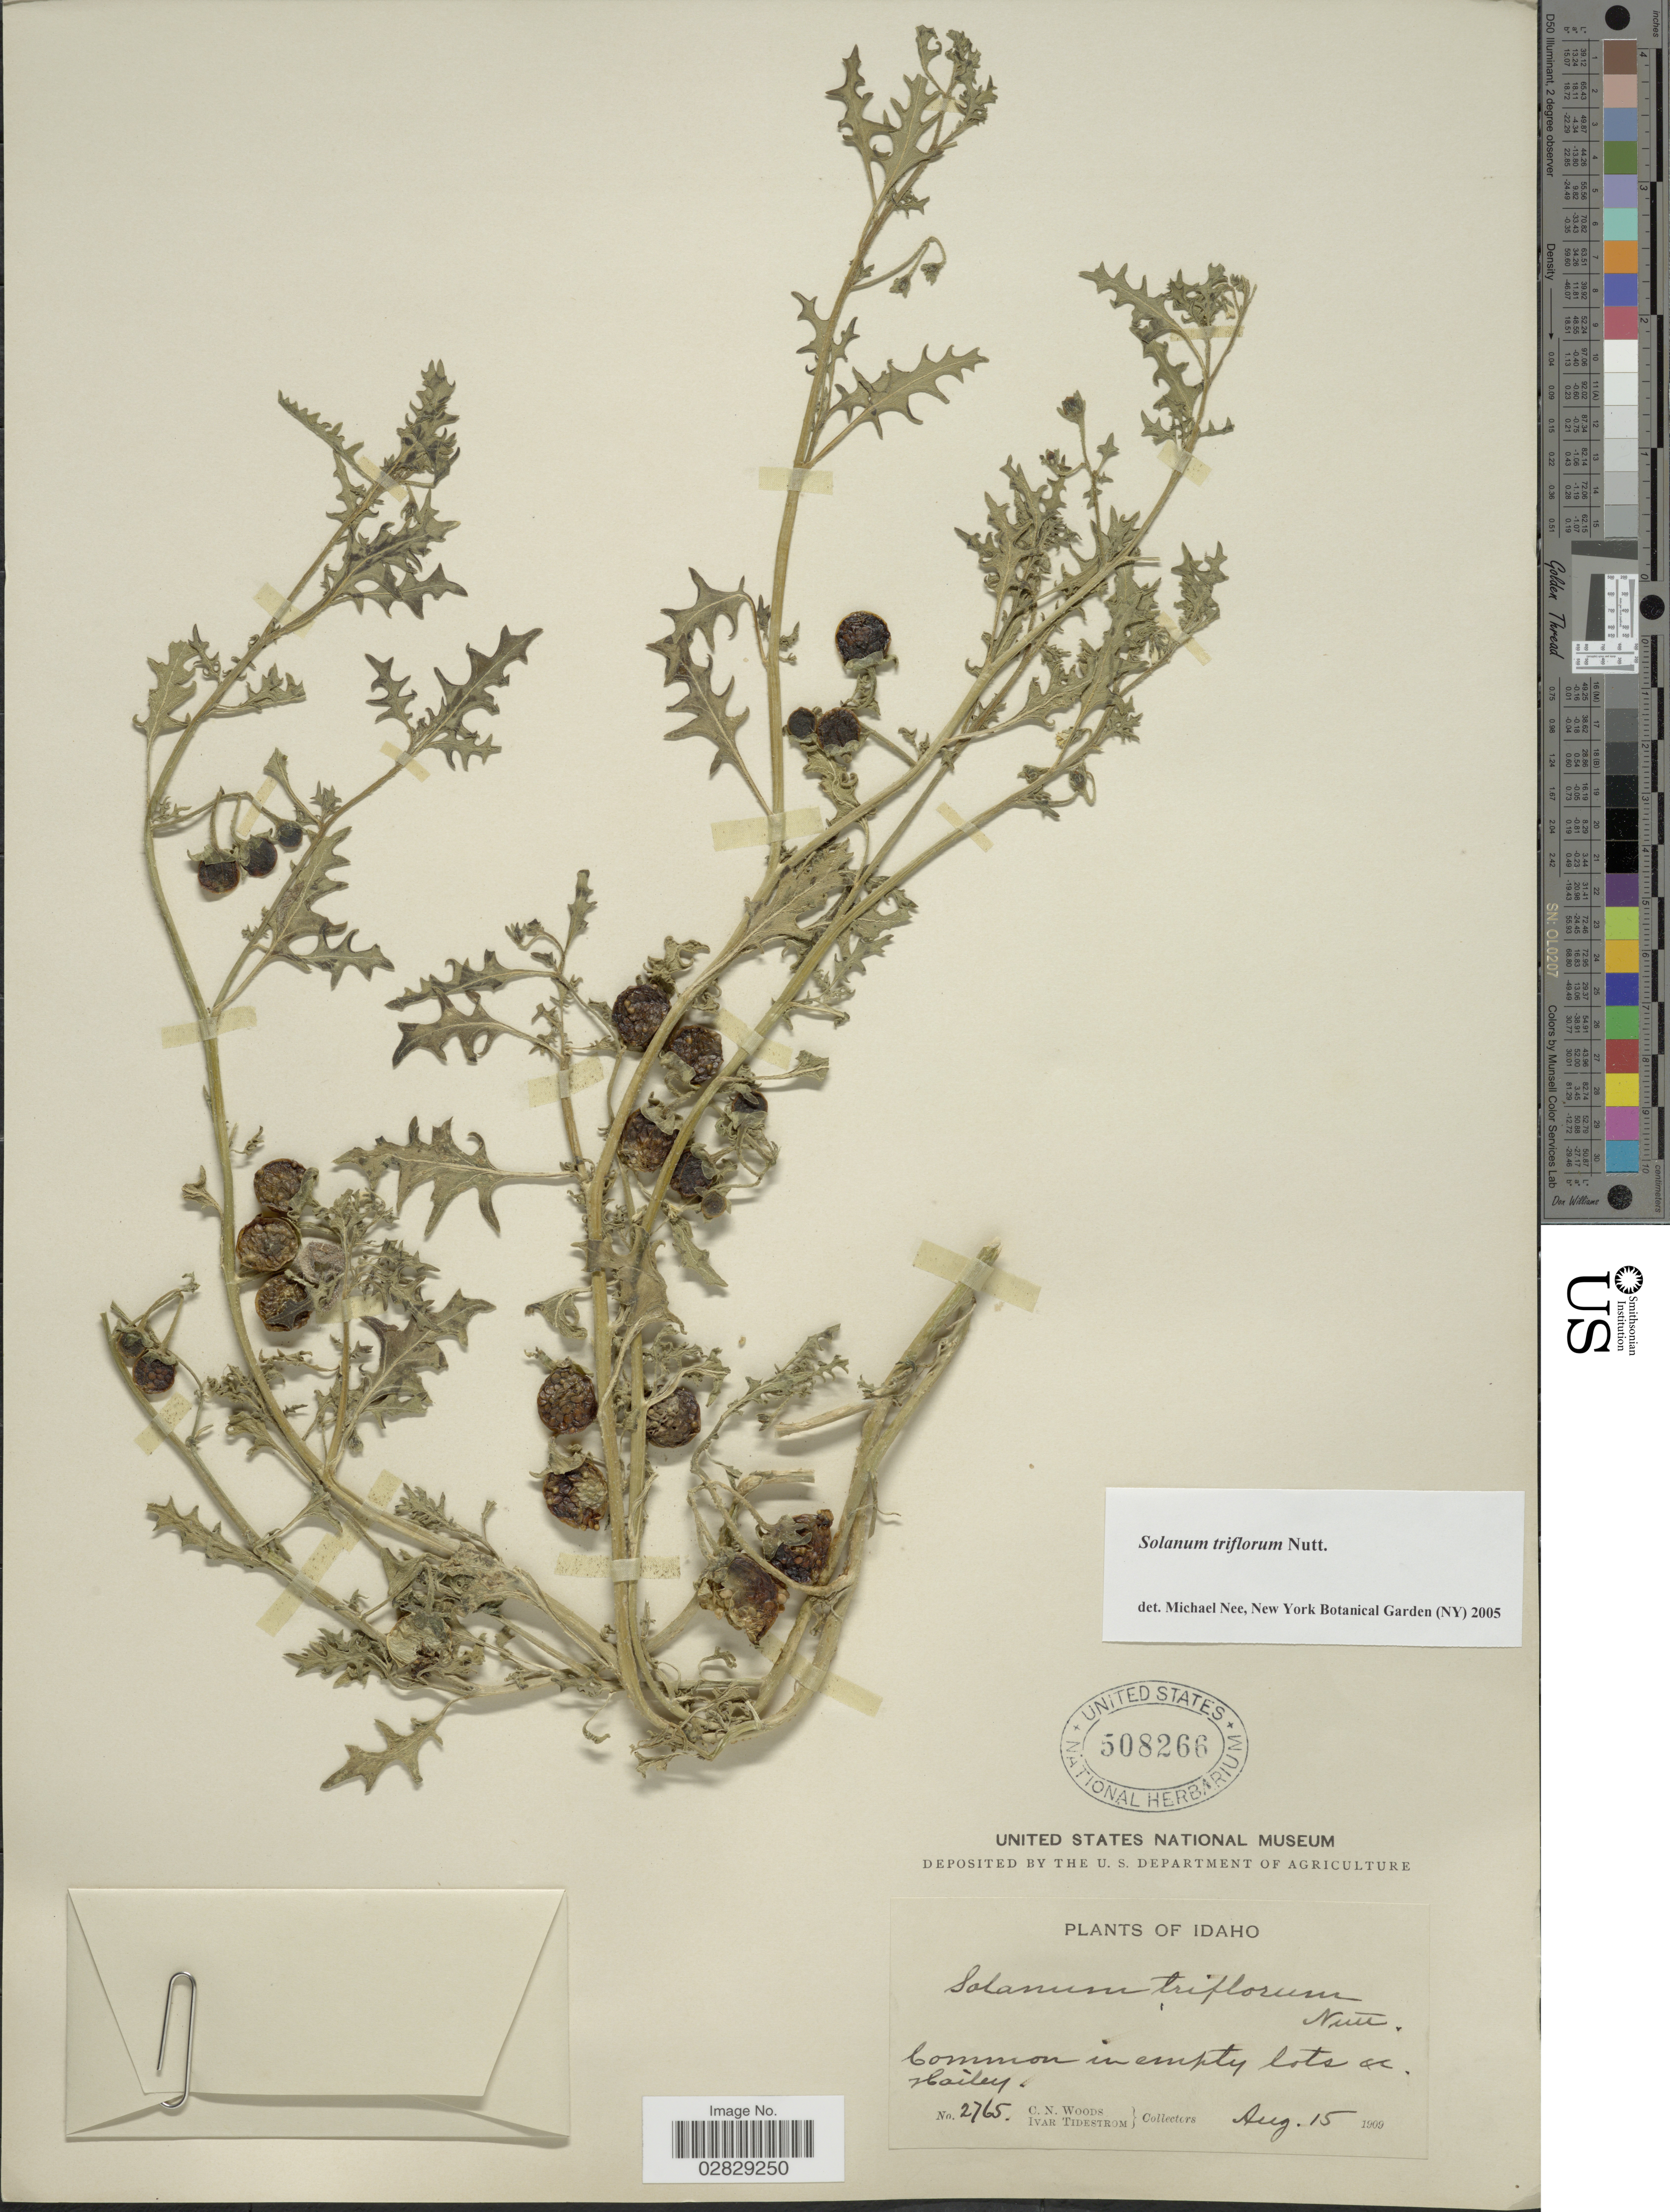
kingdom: Plantae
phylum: Tracheophyta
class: Magnoliopsida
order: Solanales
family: Solanaceae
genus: Solanum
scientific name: Solanum triflorum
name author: Nutt.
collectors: C. Woods & I. F. Tidestrom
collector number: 2765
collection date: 1909-08-15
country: United States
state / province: Idaho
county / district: Blaine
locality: Common in empty lots at Hailey.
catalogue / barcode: US 508266